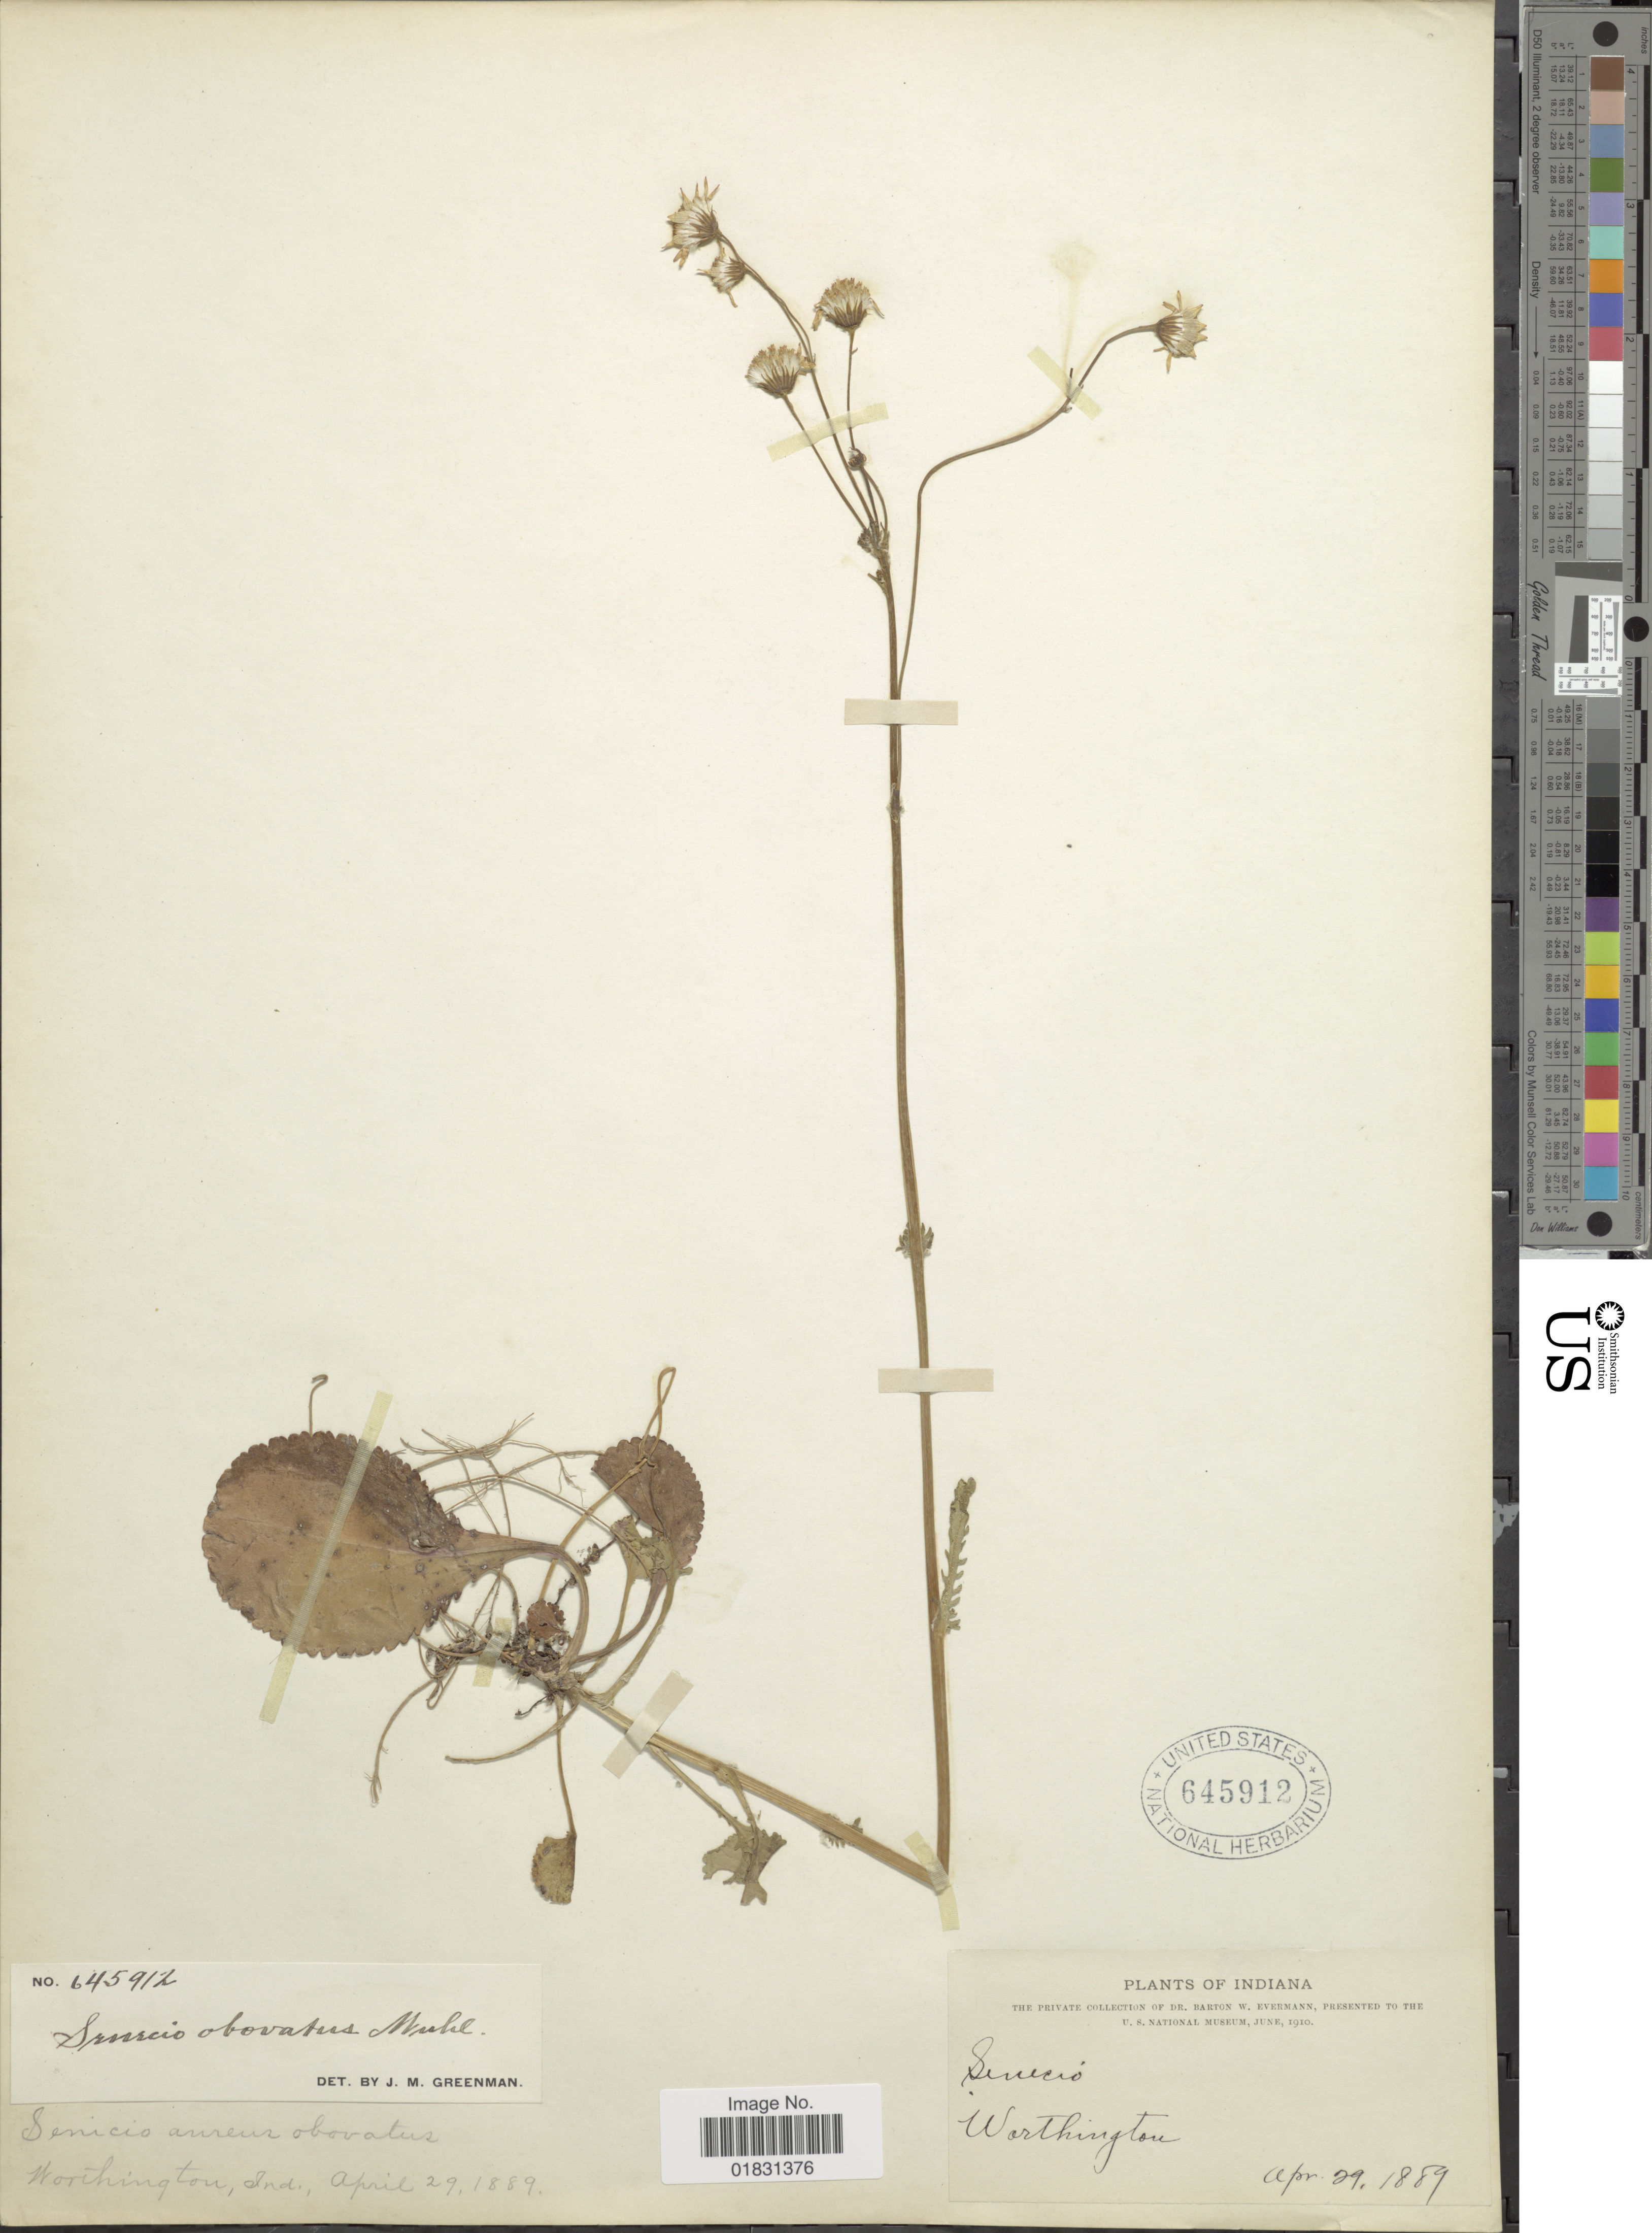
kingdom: Plantae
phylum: Tracheophyta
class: Magnoliopsida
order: Asterales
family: Asteraceae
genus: Packera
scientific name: Packera obovata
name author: (Muhl. ex Willd.) W.A. Weber & Á. Löve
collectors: B. W. Evermann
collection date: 1889-04-29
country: United States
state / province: Washington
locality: Indiana, Washington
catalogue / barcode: US 645912